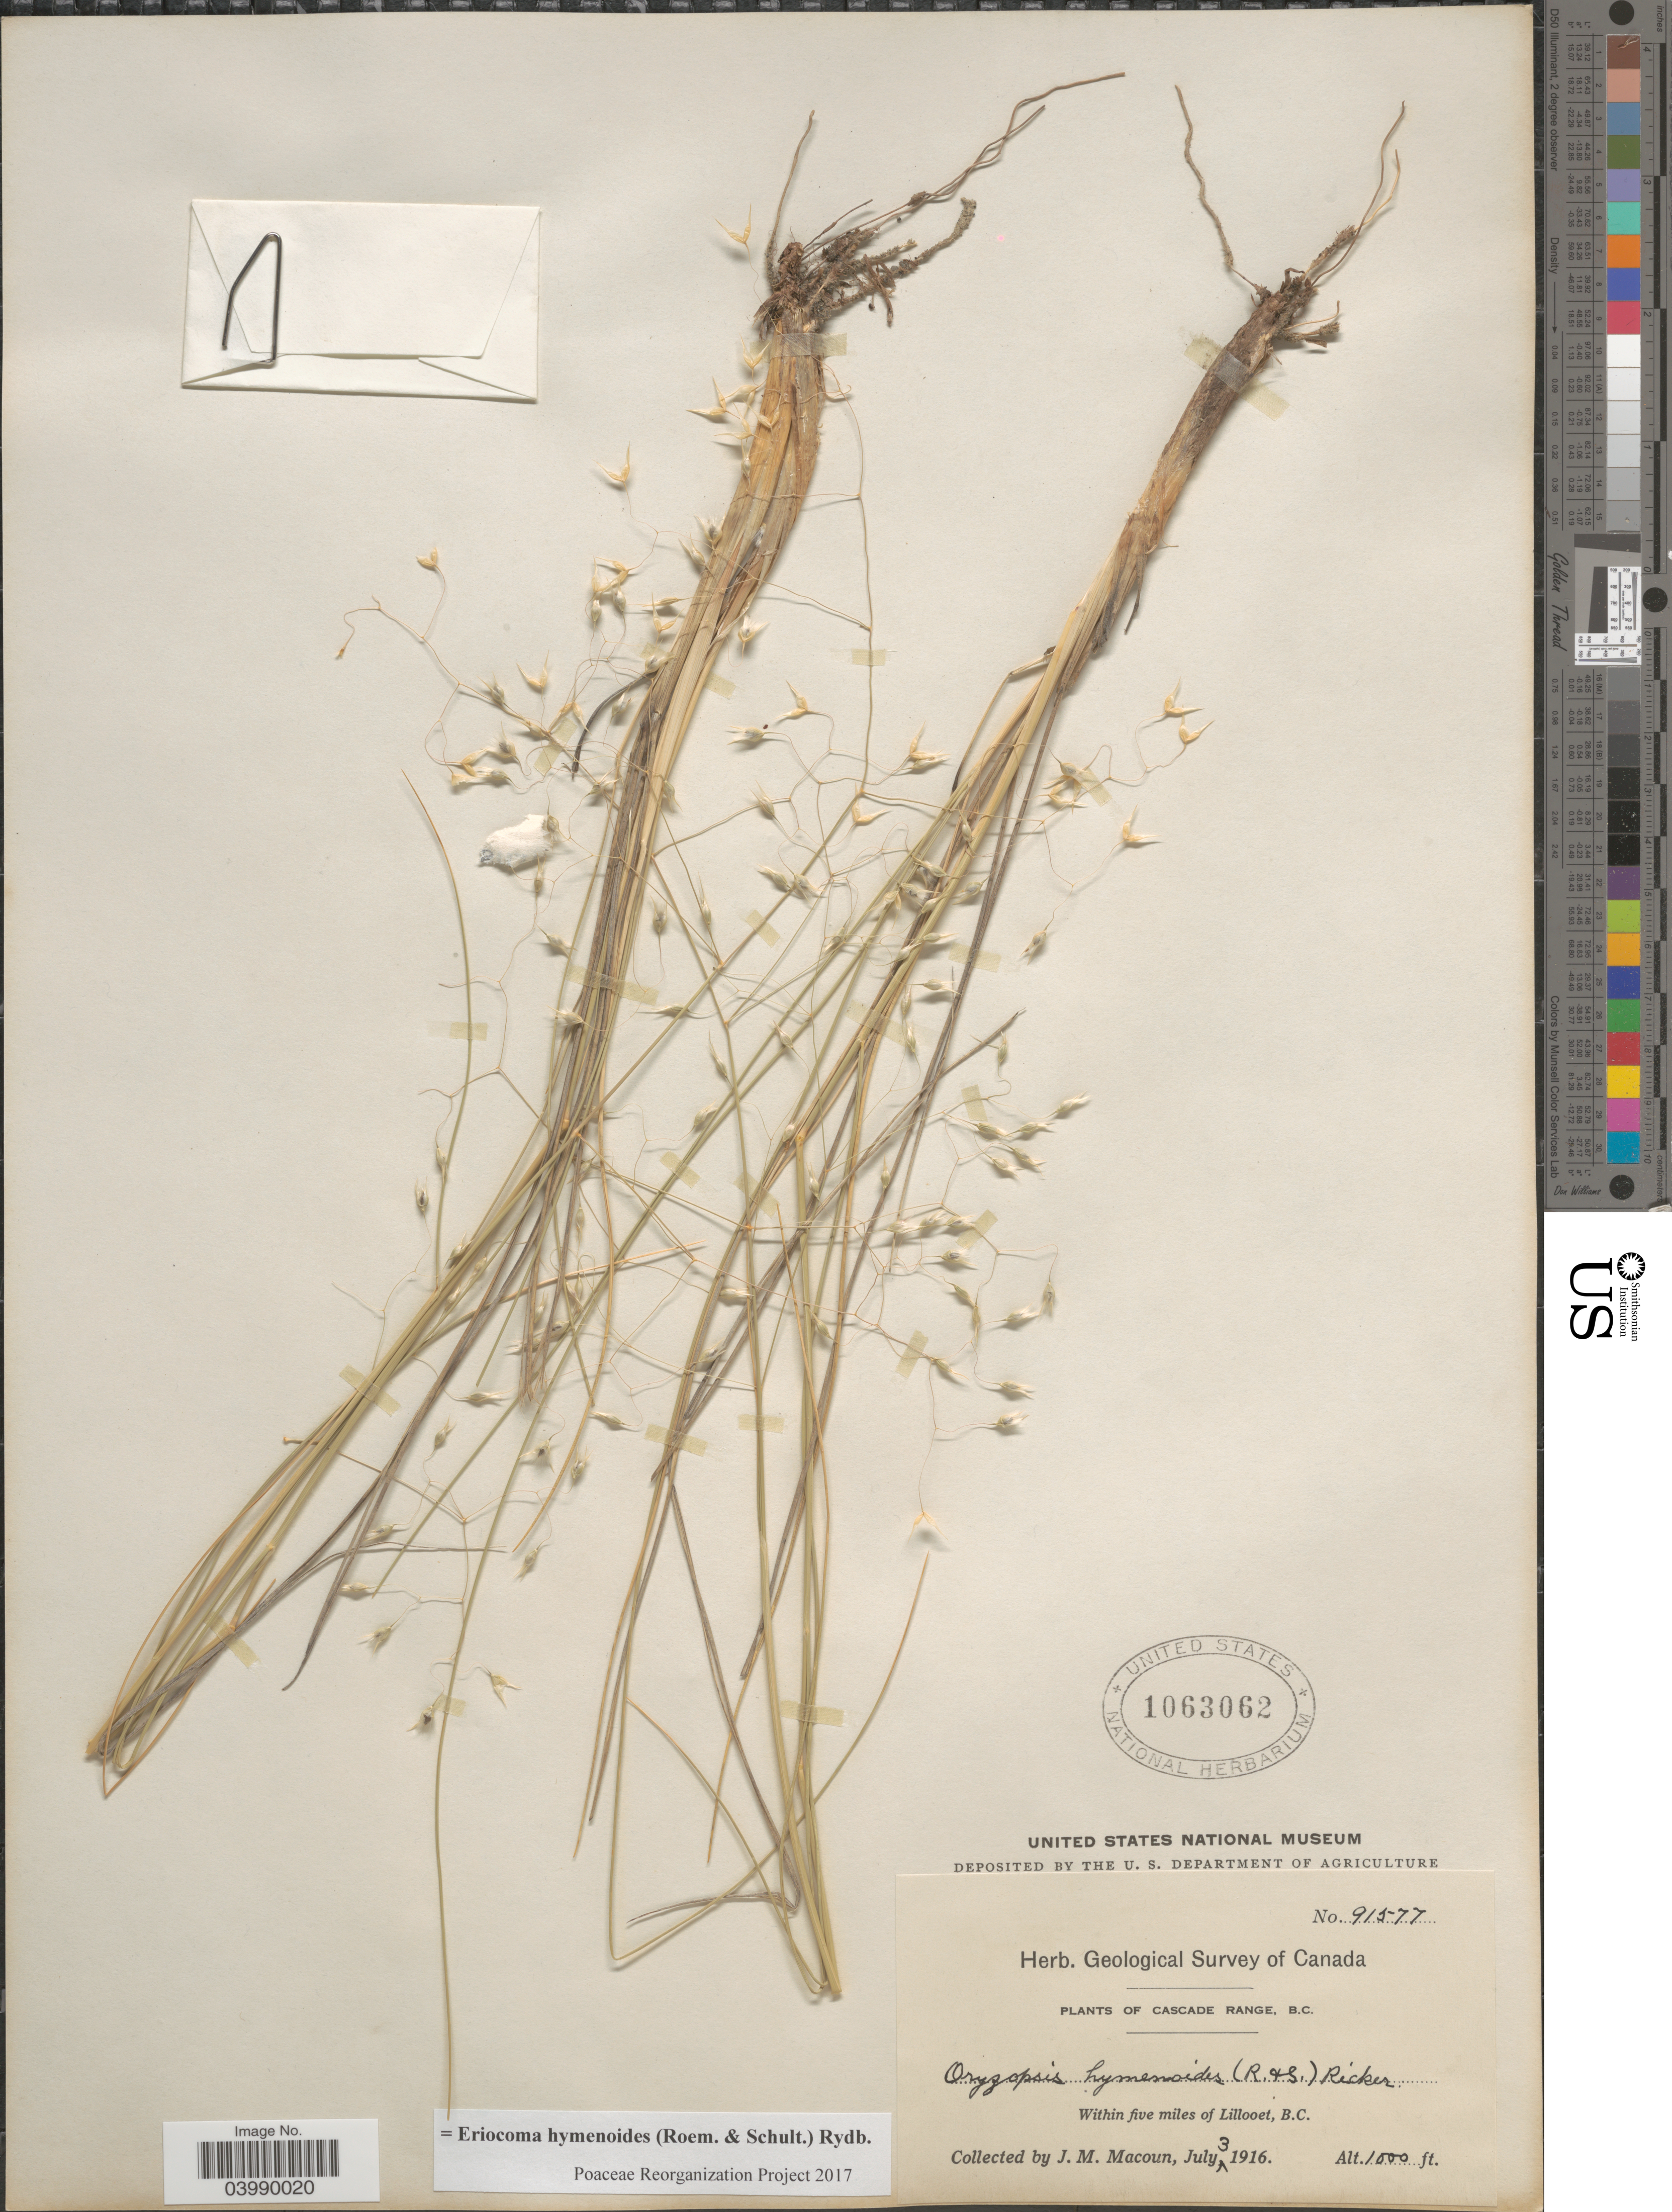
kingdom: Plantae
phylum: Tracheophyta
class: Liliopsida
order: Poales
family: Poaceae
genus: Eriocoma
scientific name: Eriocoma hymenoides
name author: (Roem. & Schult.) Rydb.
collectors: J. M. Macoun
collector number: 91577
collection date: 1916-07-03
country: Canada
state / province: British Columbia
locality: Cascade Range. Within five miles of Lillooet.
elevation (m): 305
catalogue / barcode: US 1063062